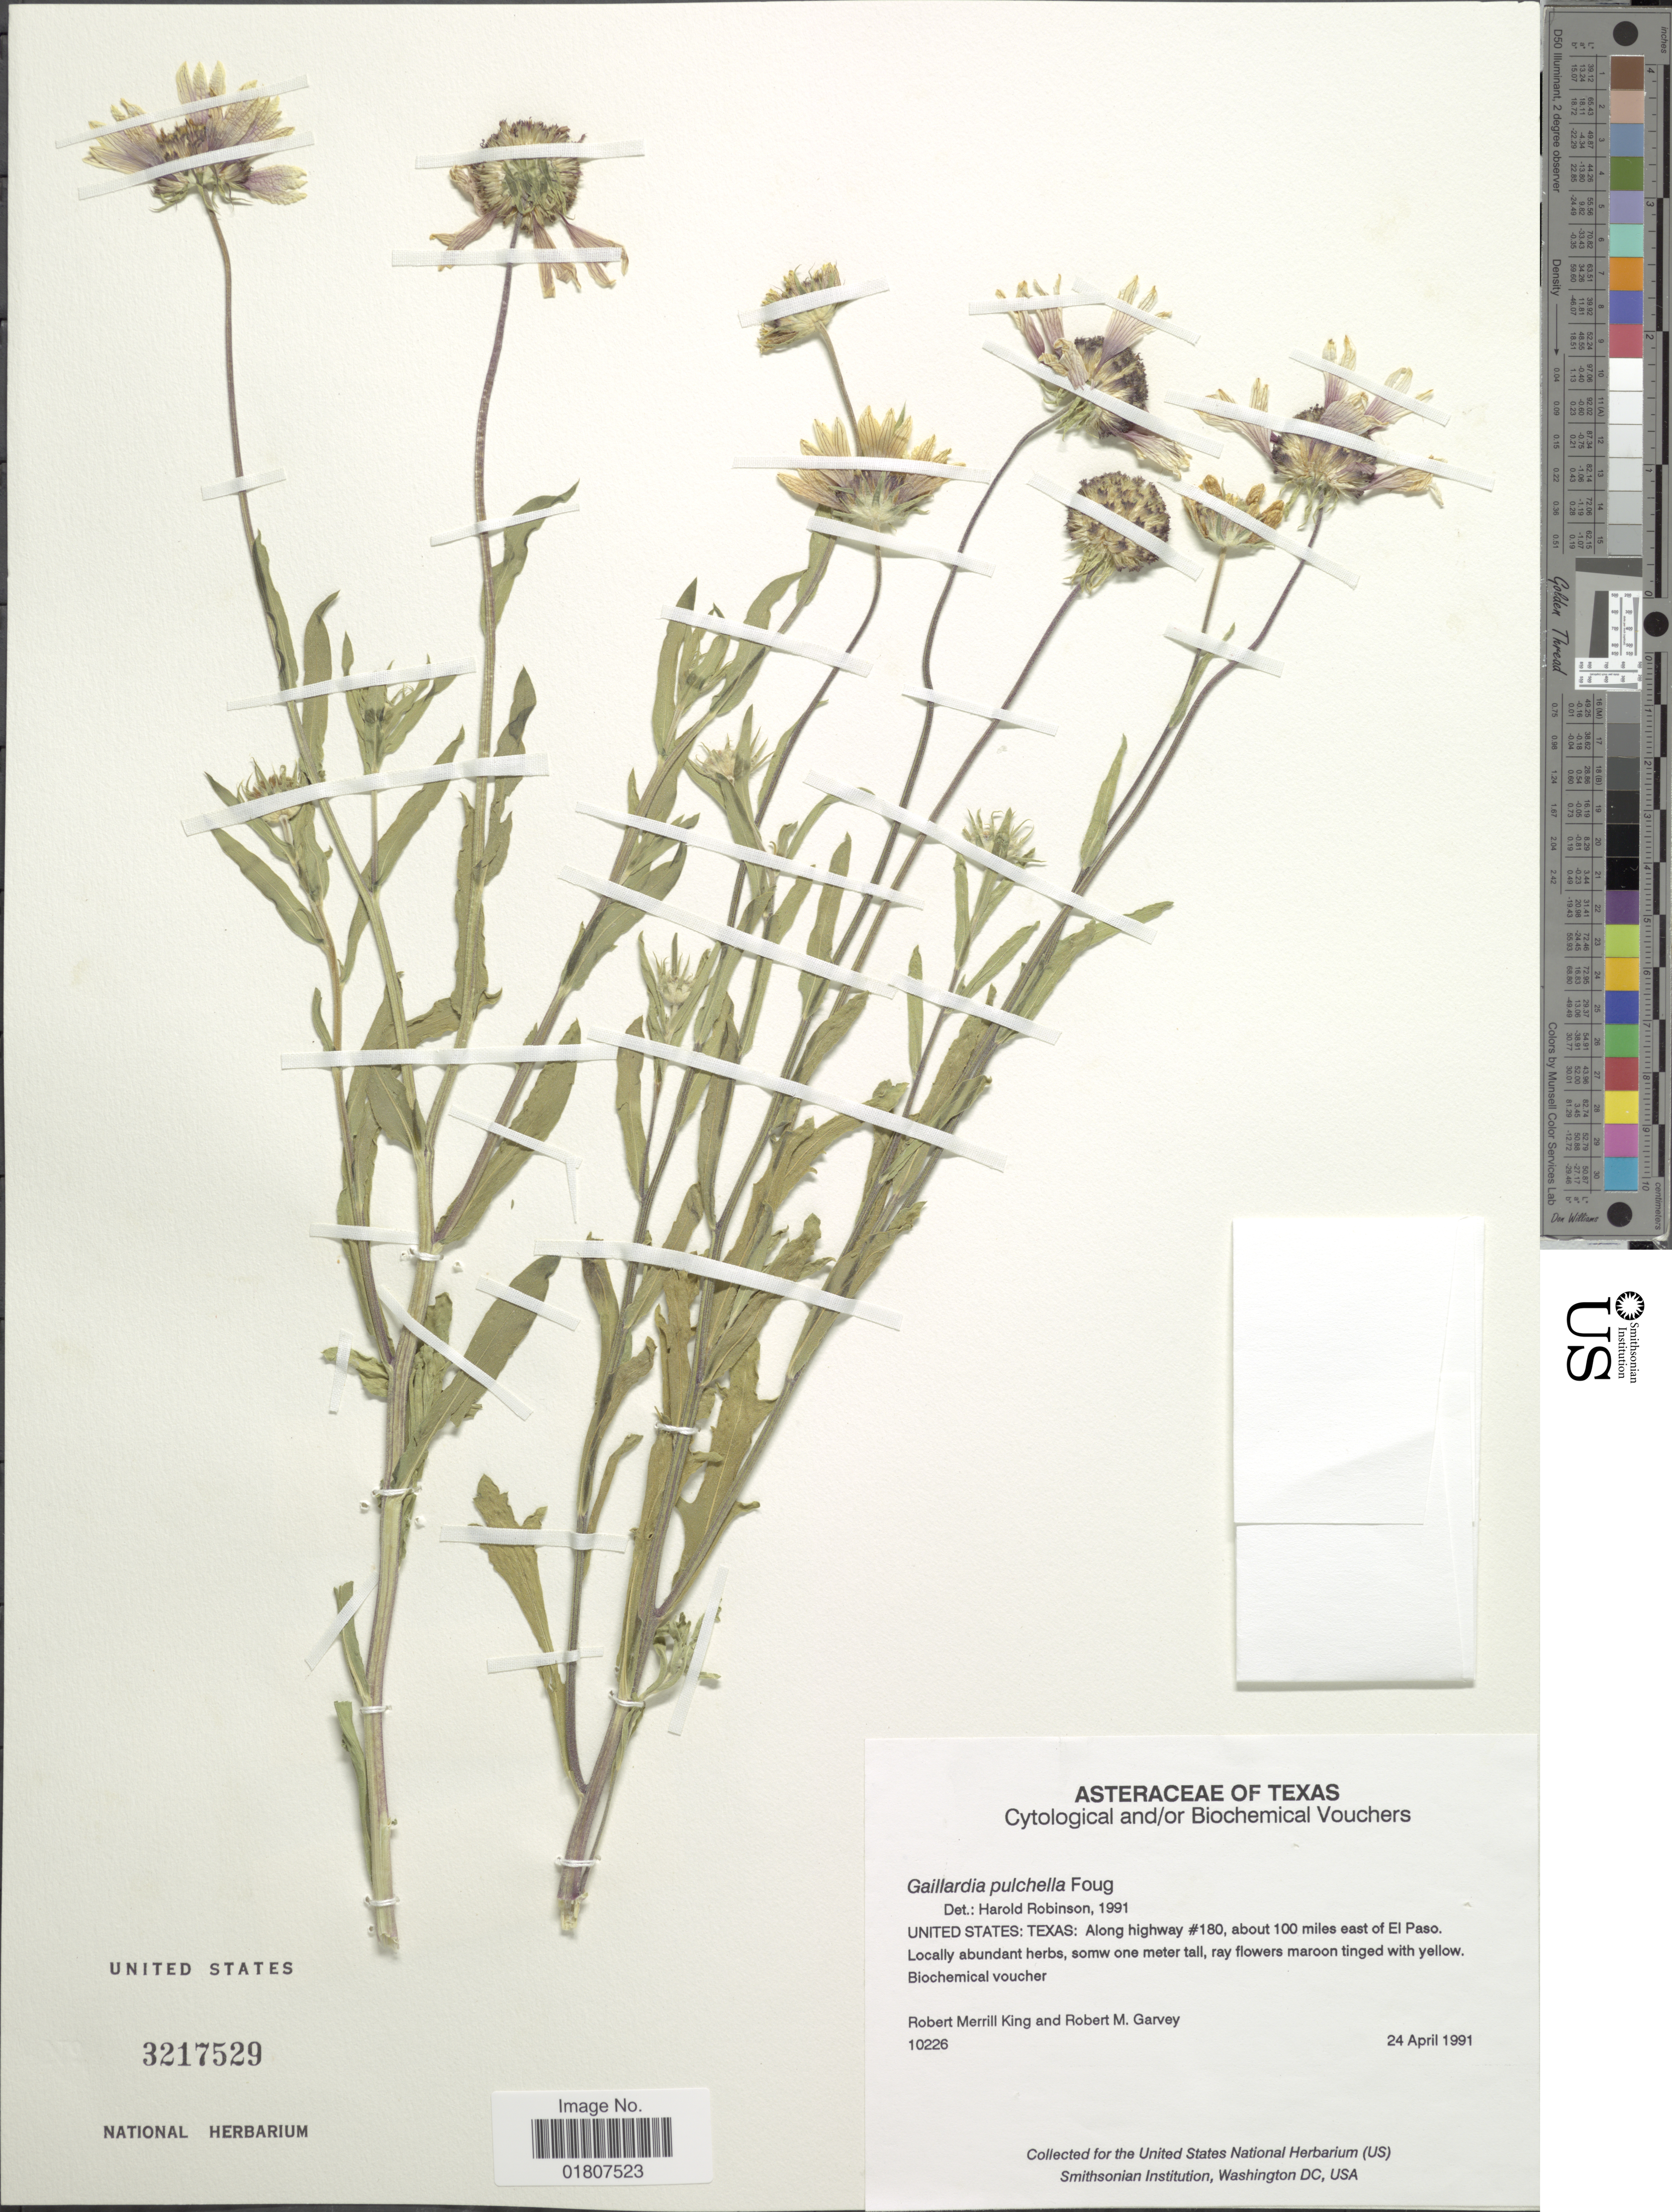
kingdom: Plantae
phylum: Tracheophyta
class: Magnoliopsida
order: Asterales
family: Asteraceae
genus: Gaillardia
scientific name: Gaillardia pulchella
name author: Foug.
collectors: R. M. King & R. Garvey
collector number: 10226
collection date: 1991-04-24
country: United States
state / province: Texas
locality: Along highway #180, about 100 miles east of El Paso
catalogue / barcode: US 3217529